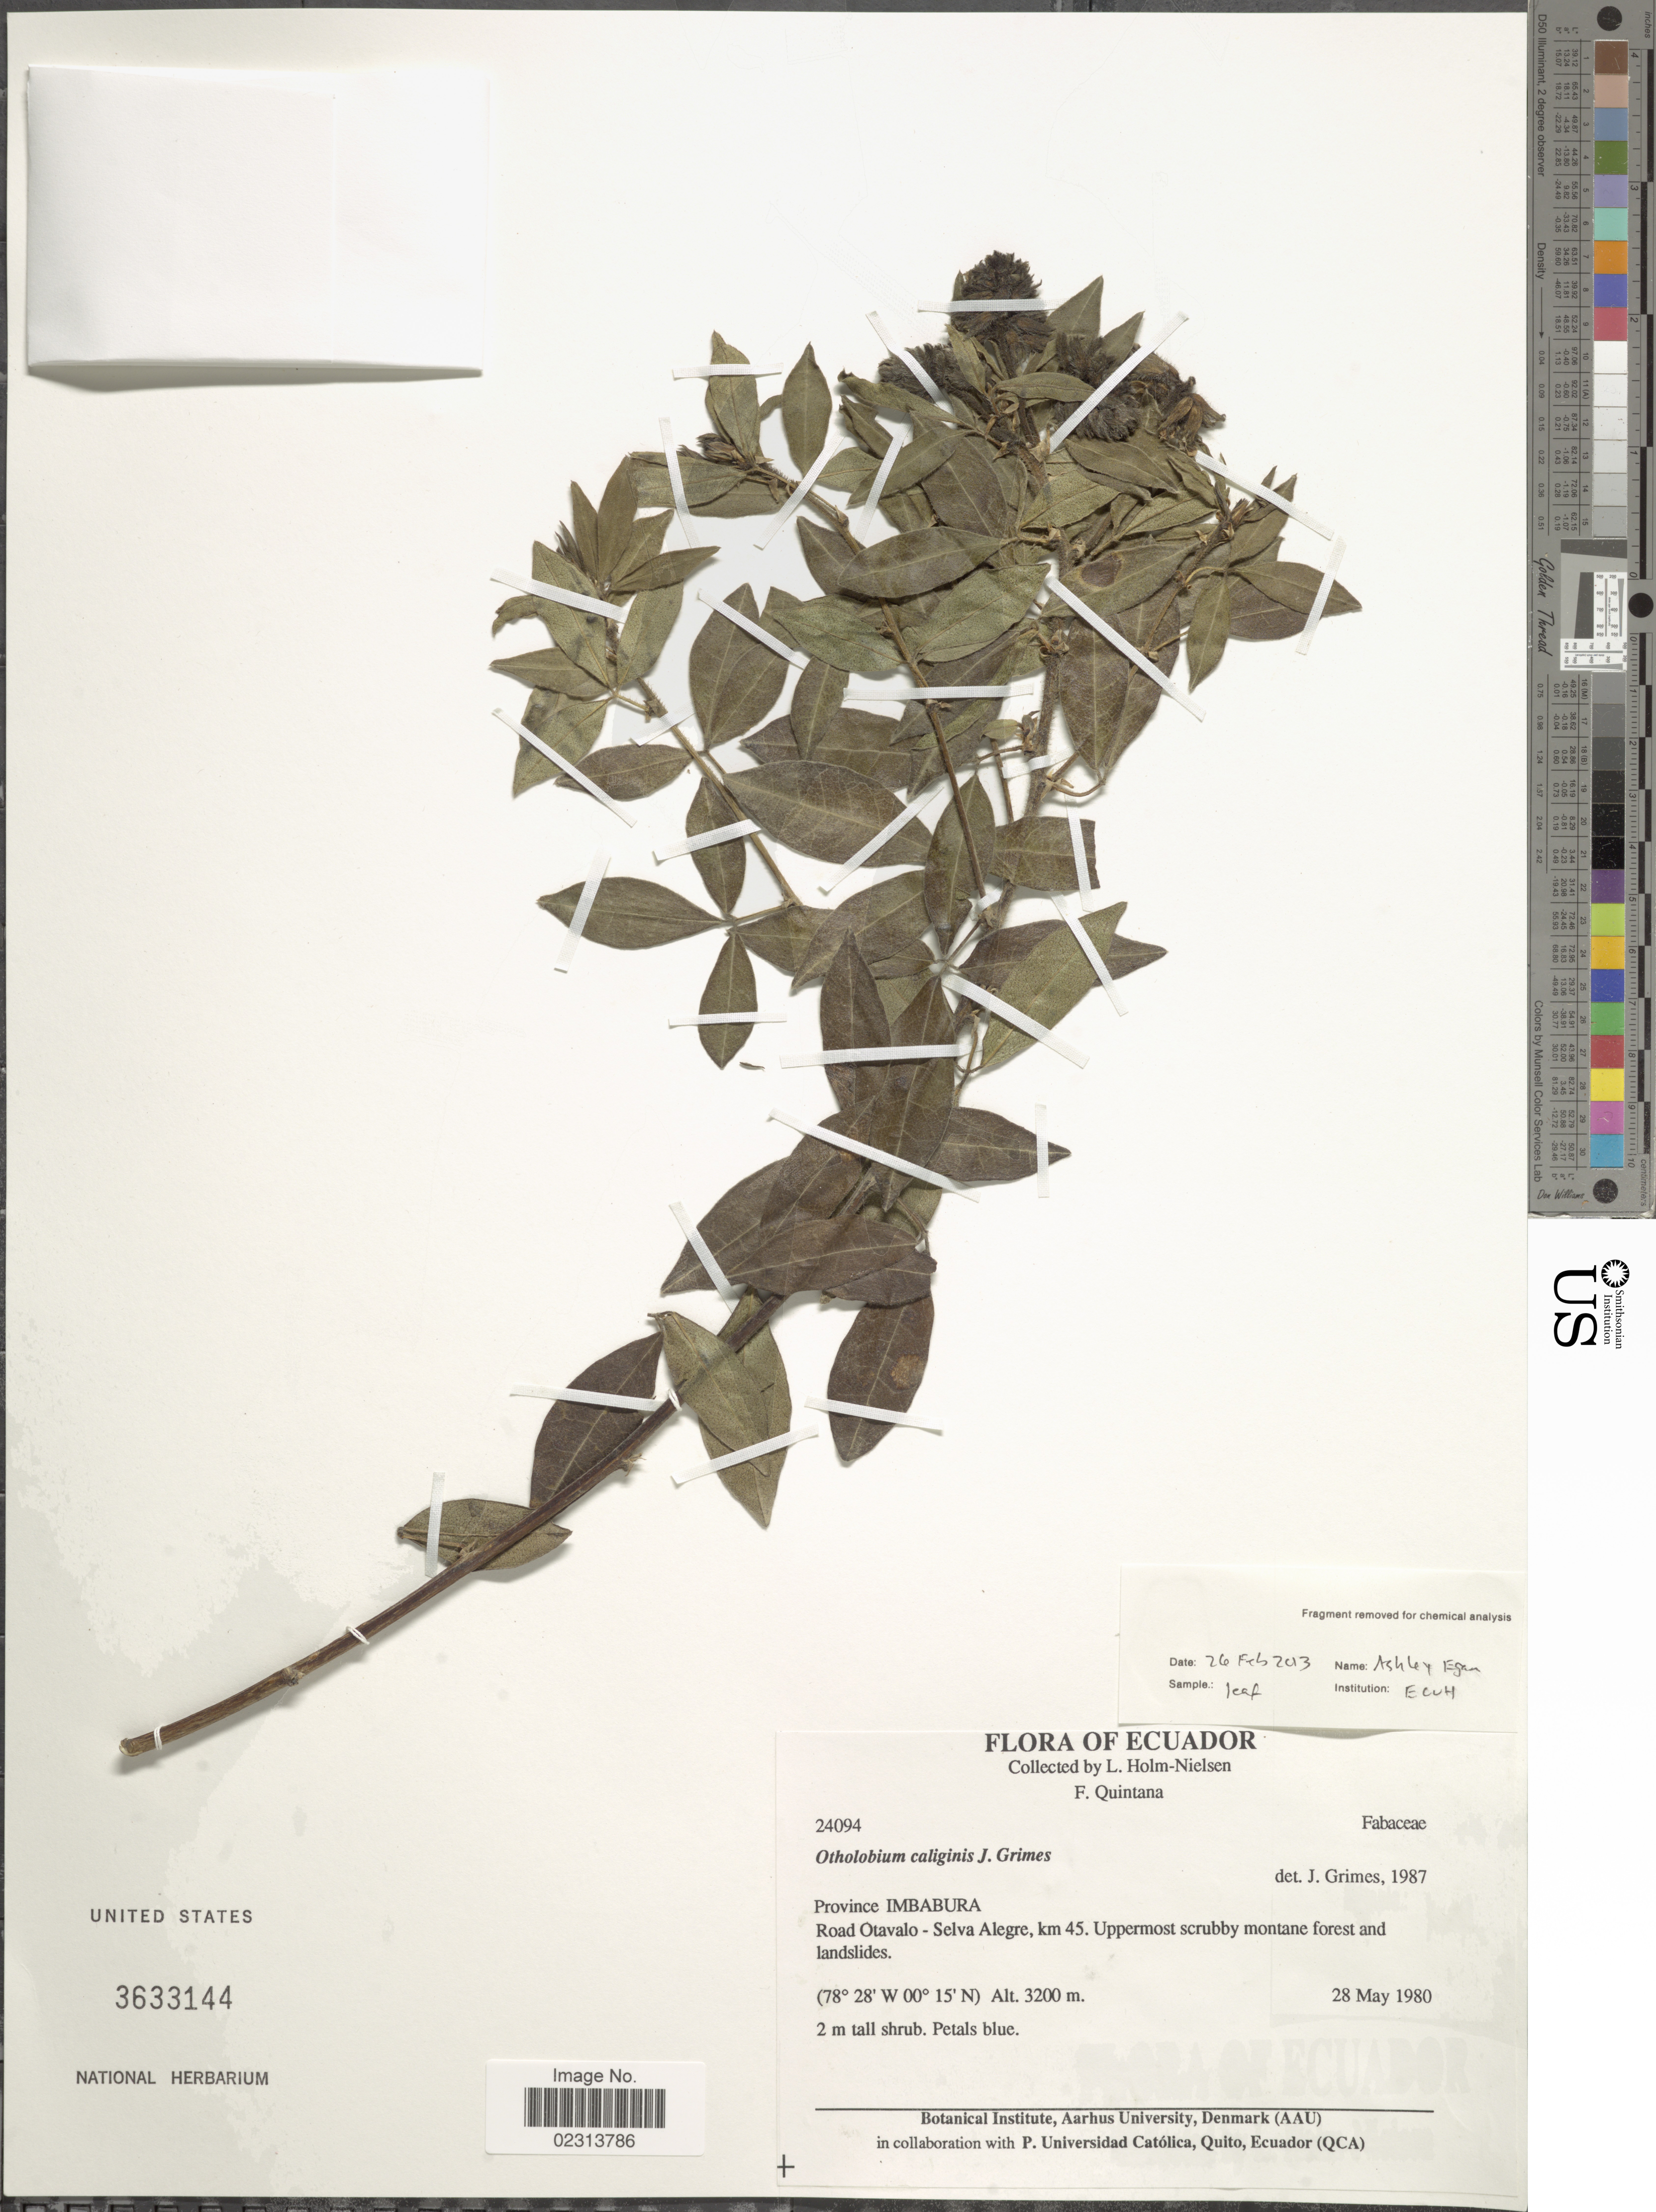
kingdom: Plantae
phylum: Tracheophyta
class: Magnoliopsida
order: Fabales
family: Fabaceae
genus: Otholobium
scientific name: Otholobium caliginis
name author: J.W. Grimes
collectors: F. Quintana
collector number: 24094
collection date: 1980-05-28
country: Ecuador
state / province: Imbabura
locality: Province Imbabura, Road Itavalo, Selva Alegre, Km 45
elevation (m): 3200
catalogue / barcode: US 3633144